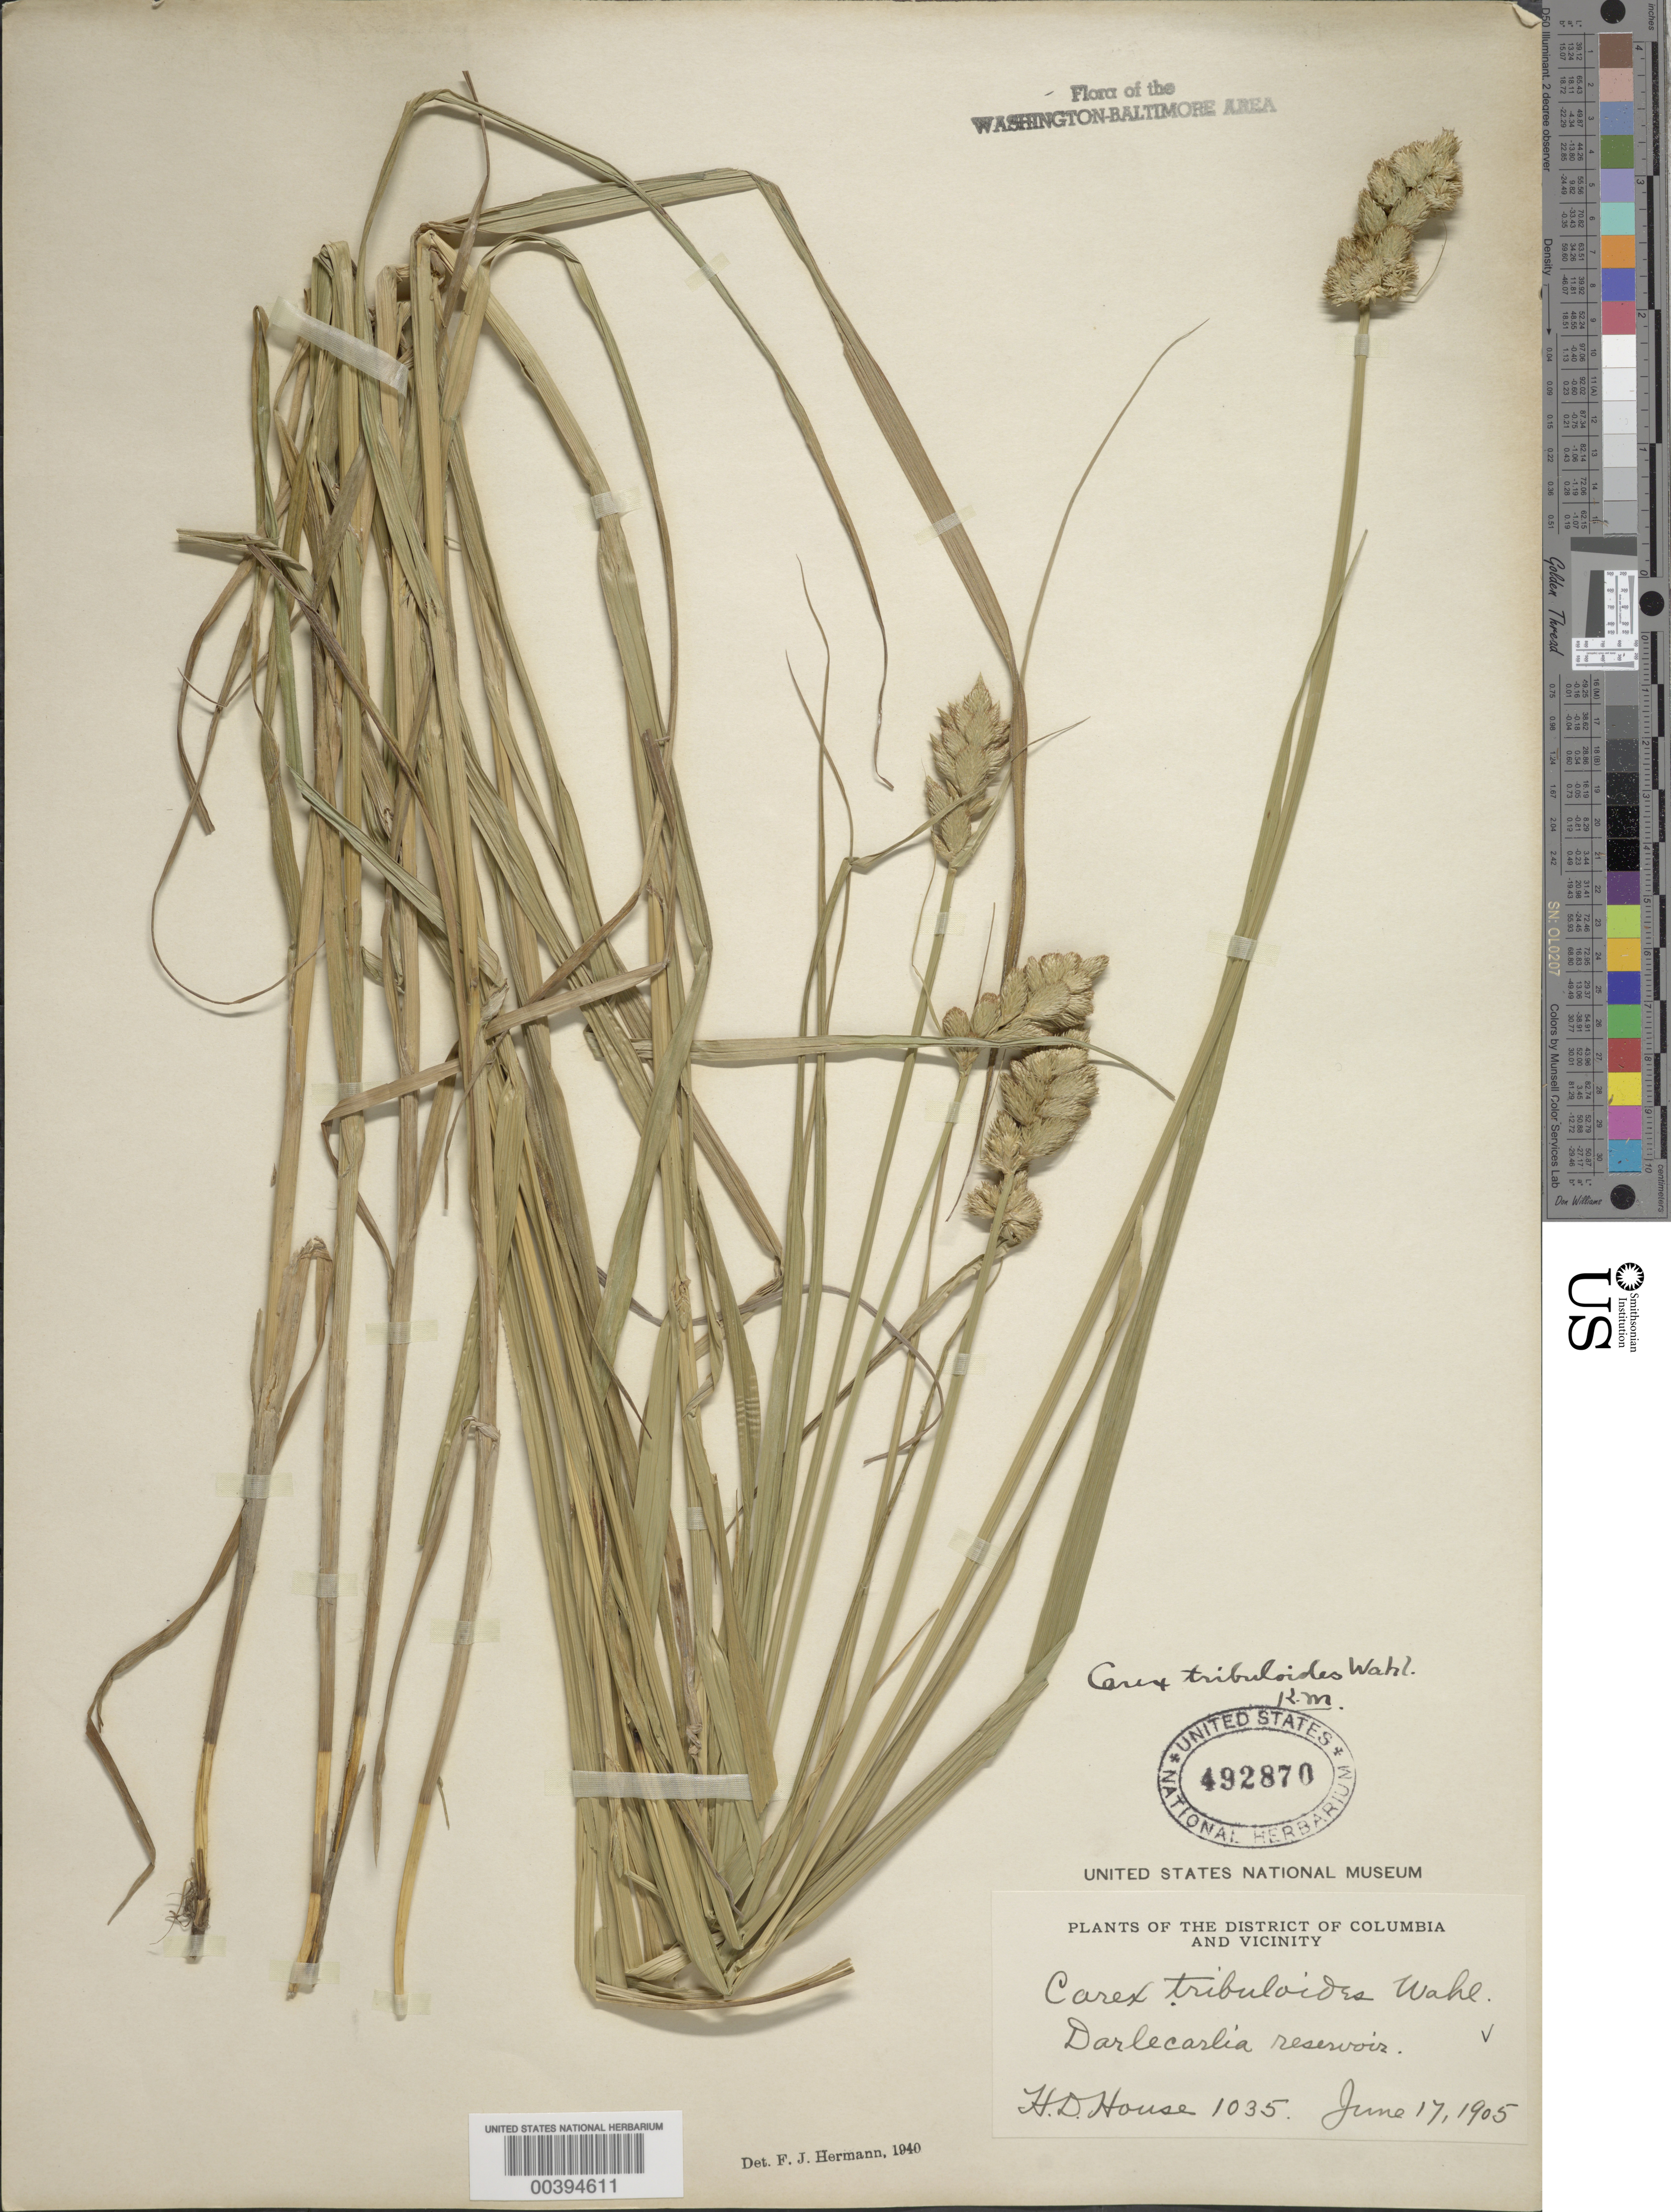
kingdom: Plantae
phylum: Tracheophyta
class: Liliopsida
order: Poales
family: Cyperaceae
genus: Carex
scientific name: Carex tribuloides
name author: Wahlenb.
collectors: H. D. House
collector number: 1035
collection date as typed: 17 Jun 1905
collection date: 1905-06-17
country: United States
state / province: District of Columbia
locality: Dalecarlia Reservoir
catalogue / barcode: US 492870